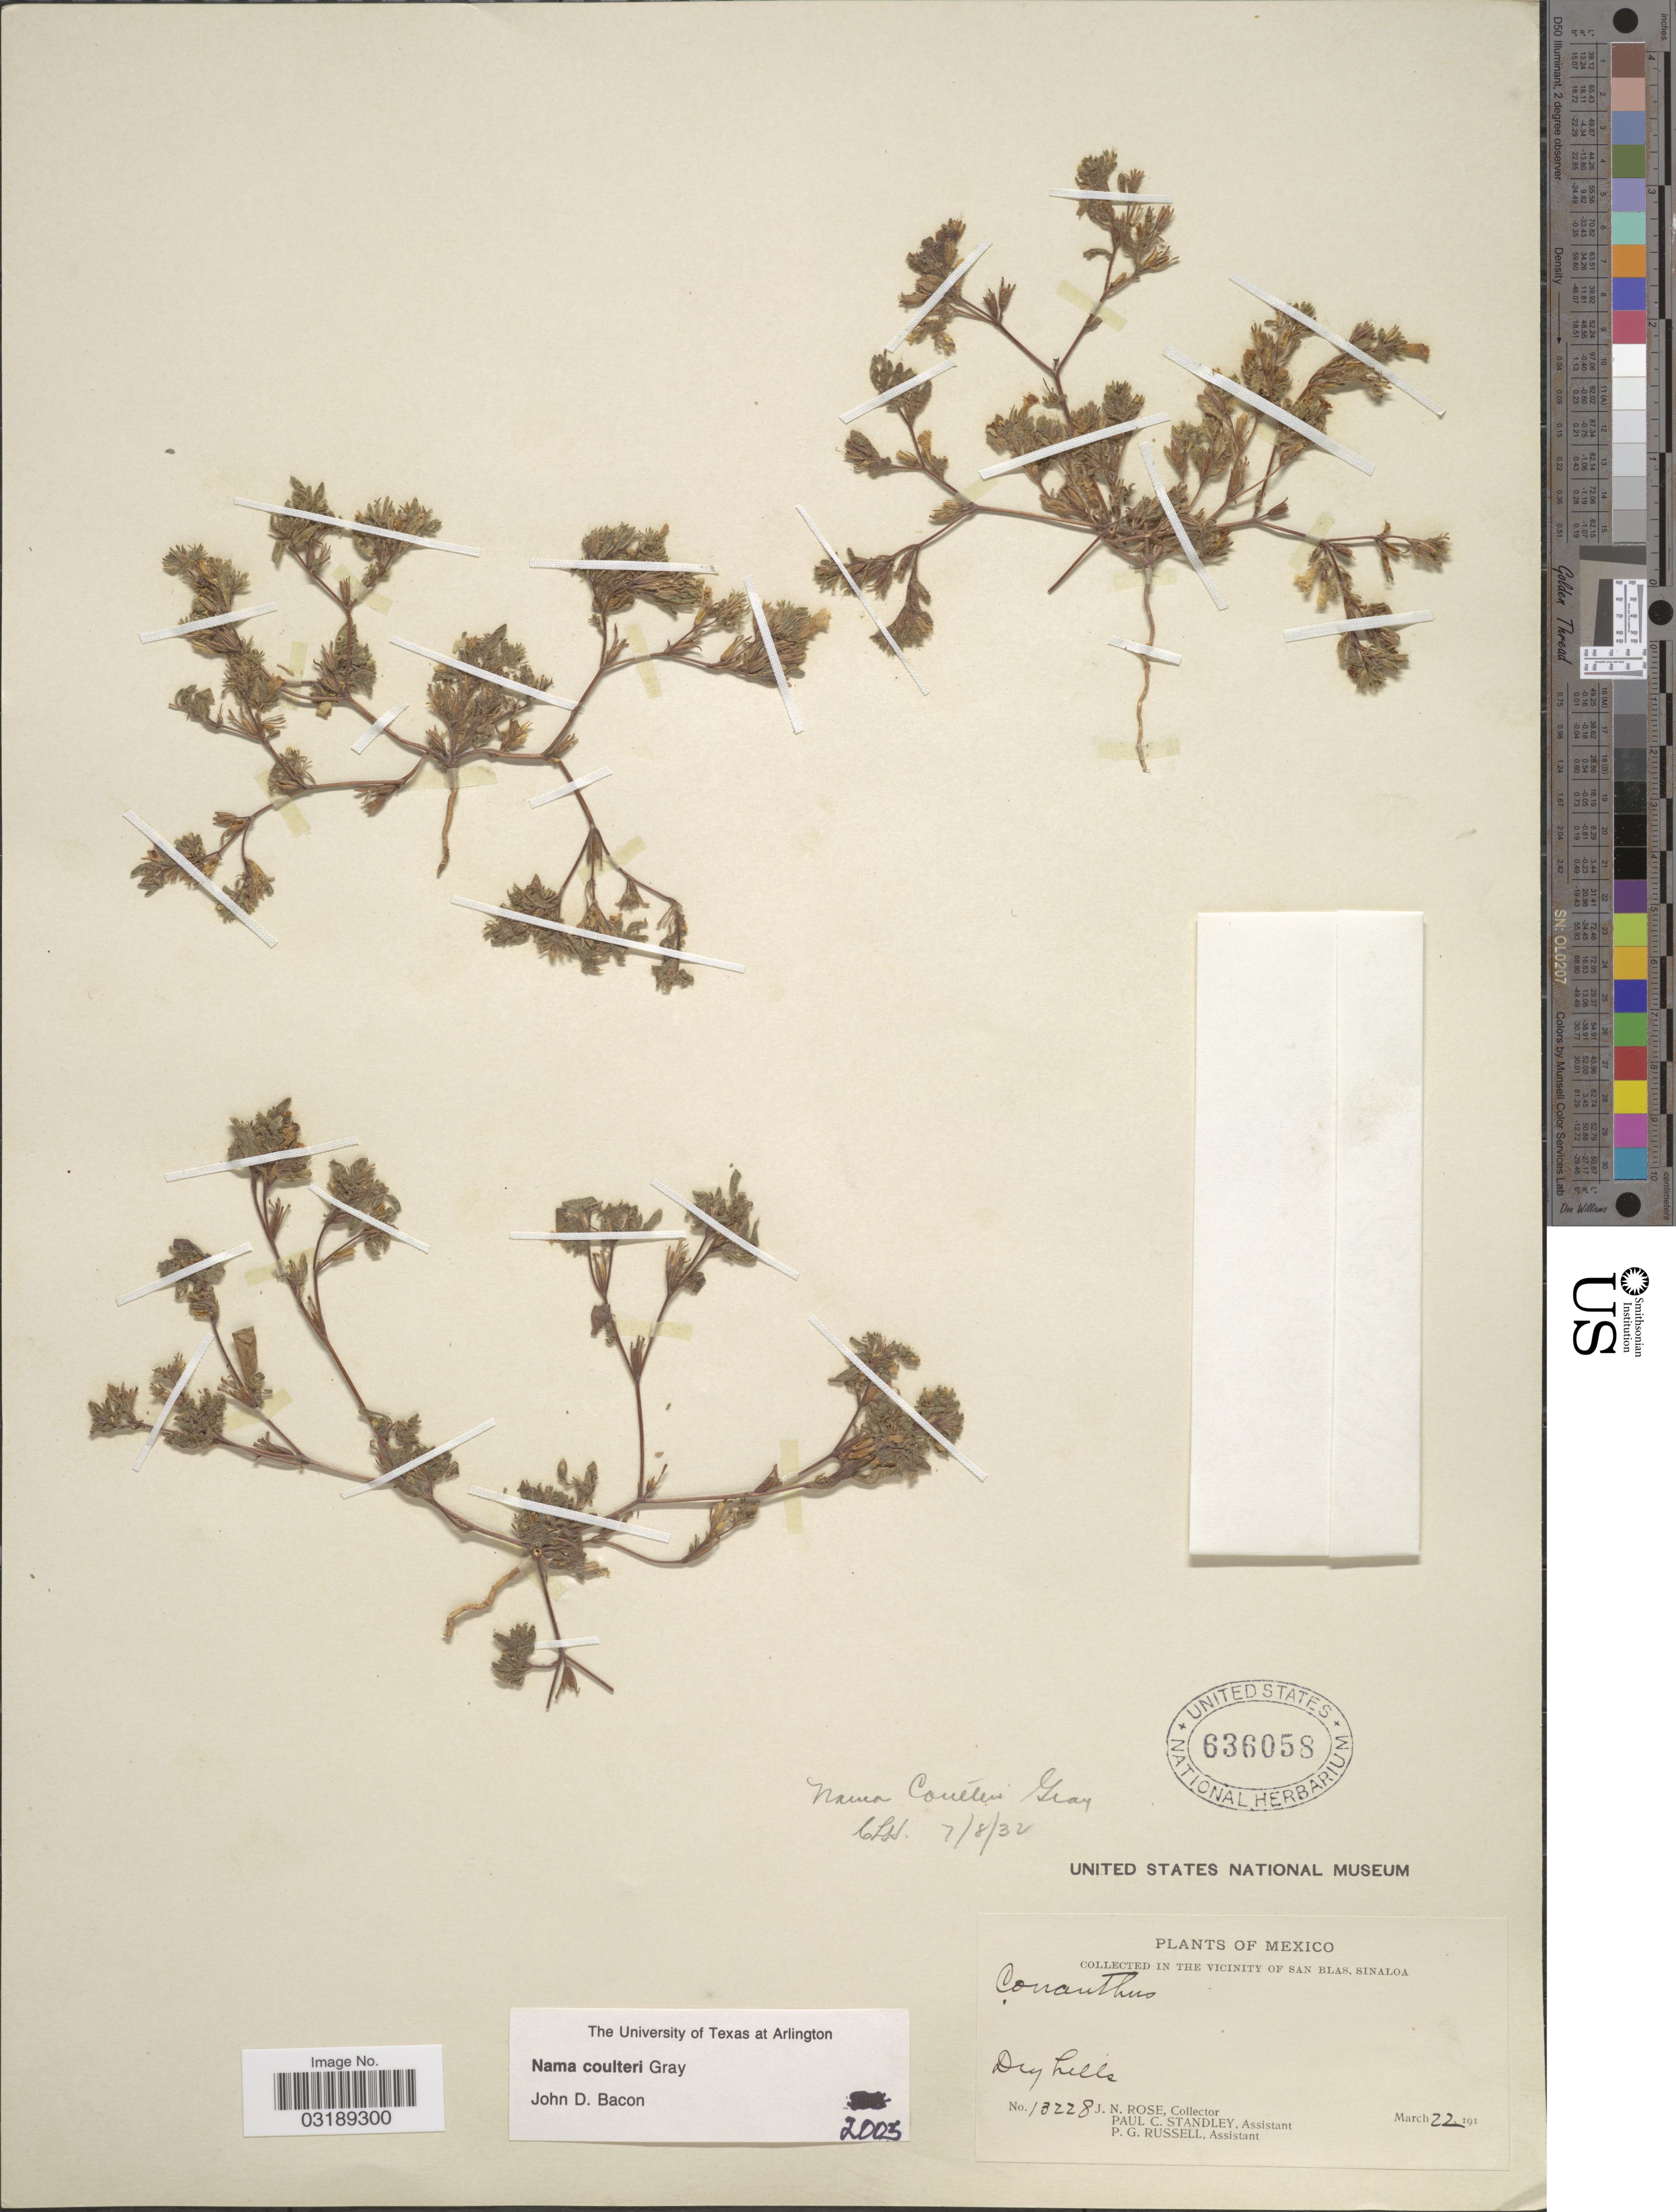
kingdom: Plantae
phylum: Tracheophyta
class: Magnoliopsida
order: Boraginales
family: Namaceae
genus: Nama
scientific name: Nama coulteri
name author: A. Gray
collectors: J. N. Rose, P. C. Standley & P. G. Russell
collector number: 13228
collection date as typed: March 22, 191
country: Mexico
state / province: Sinaloa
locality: In the vicinity of San Blas.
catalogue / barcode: US 636058